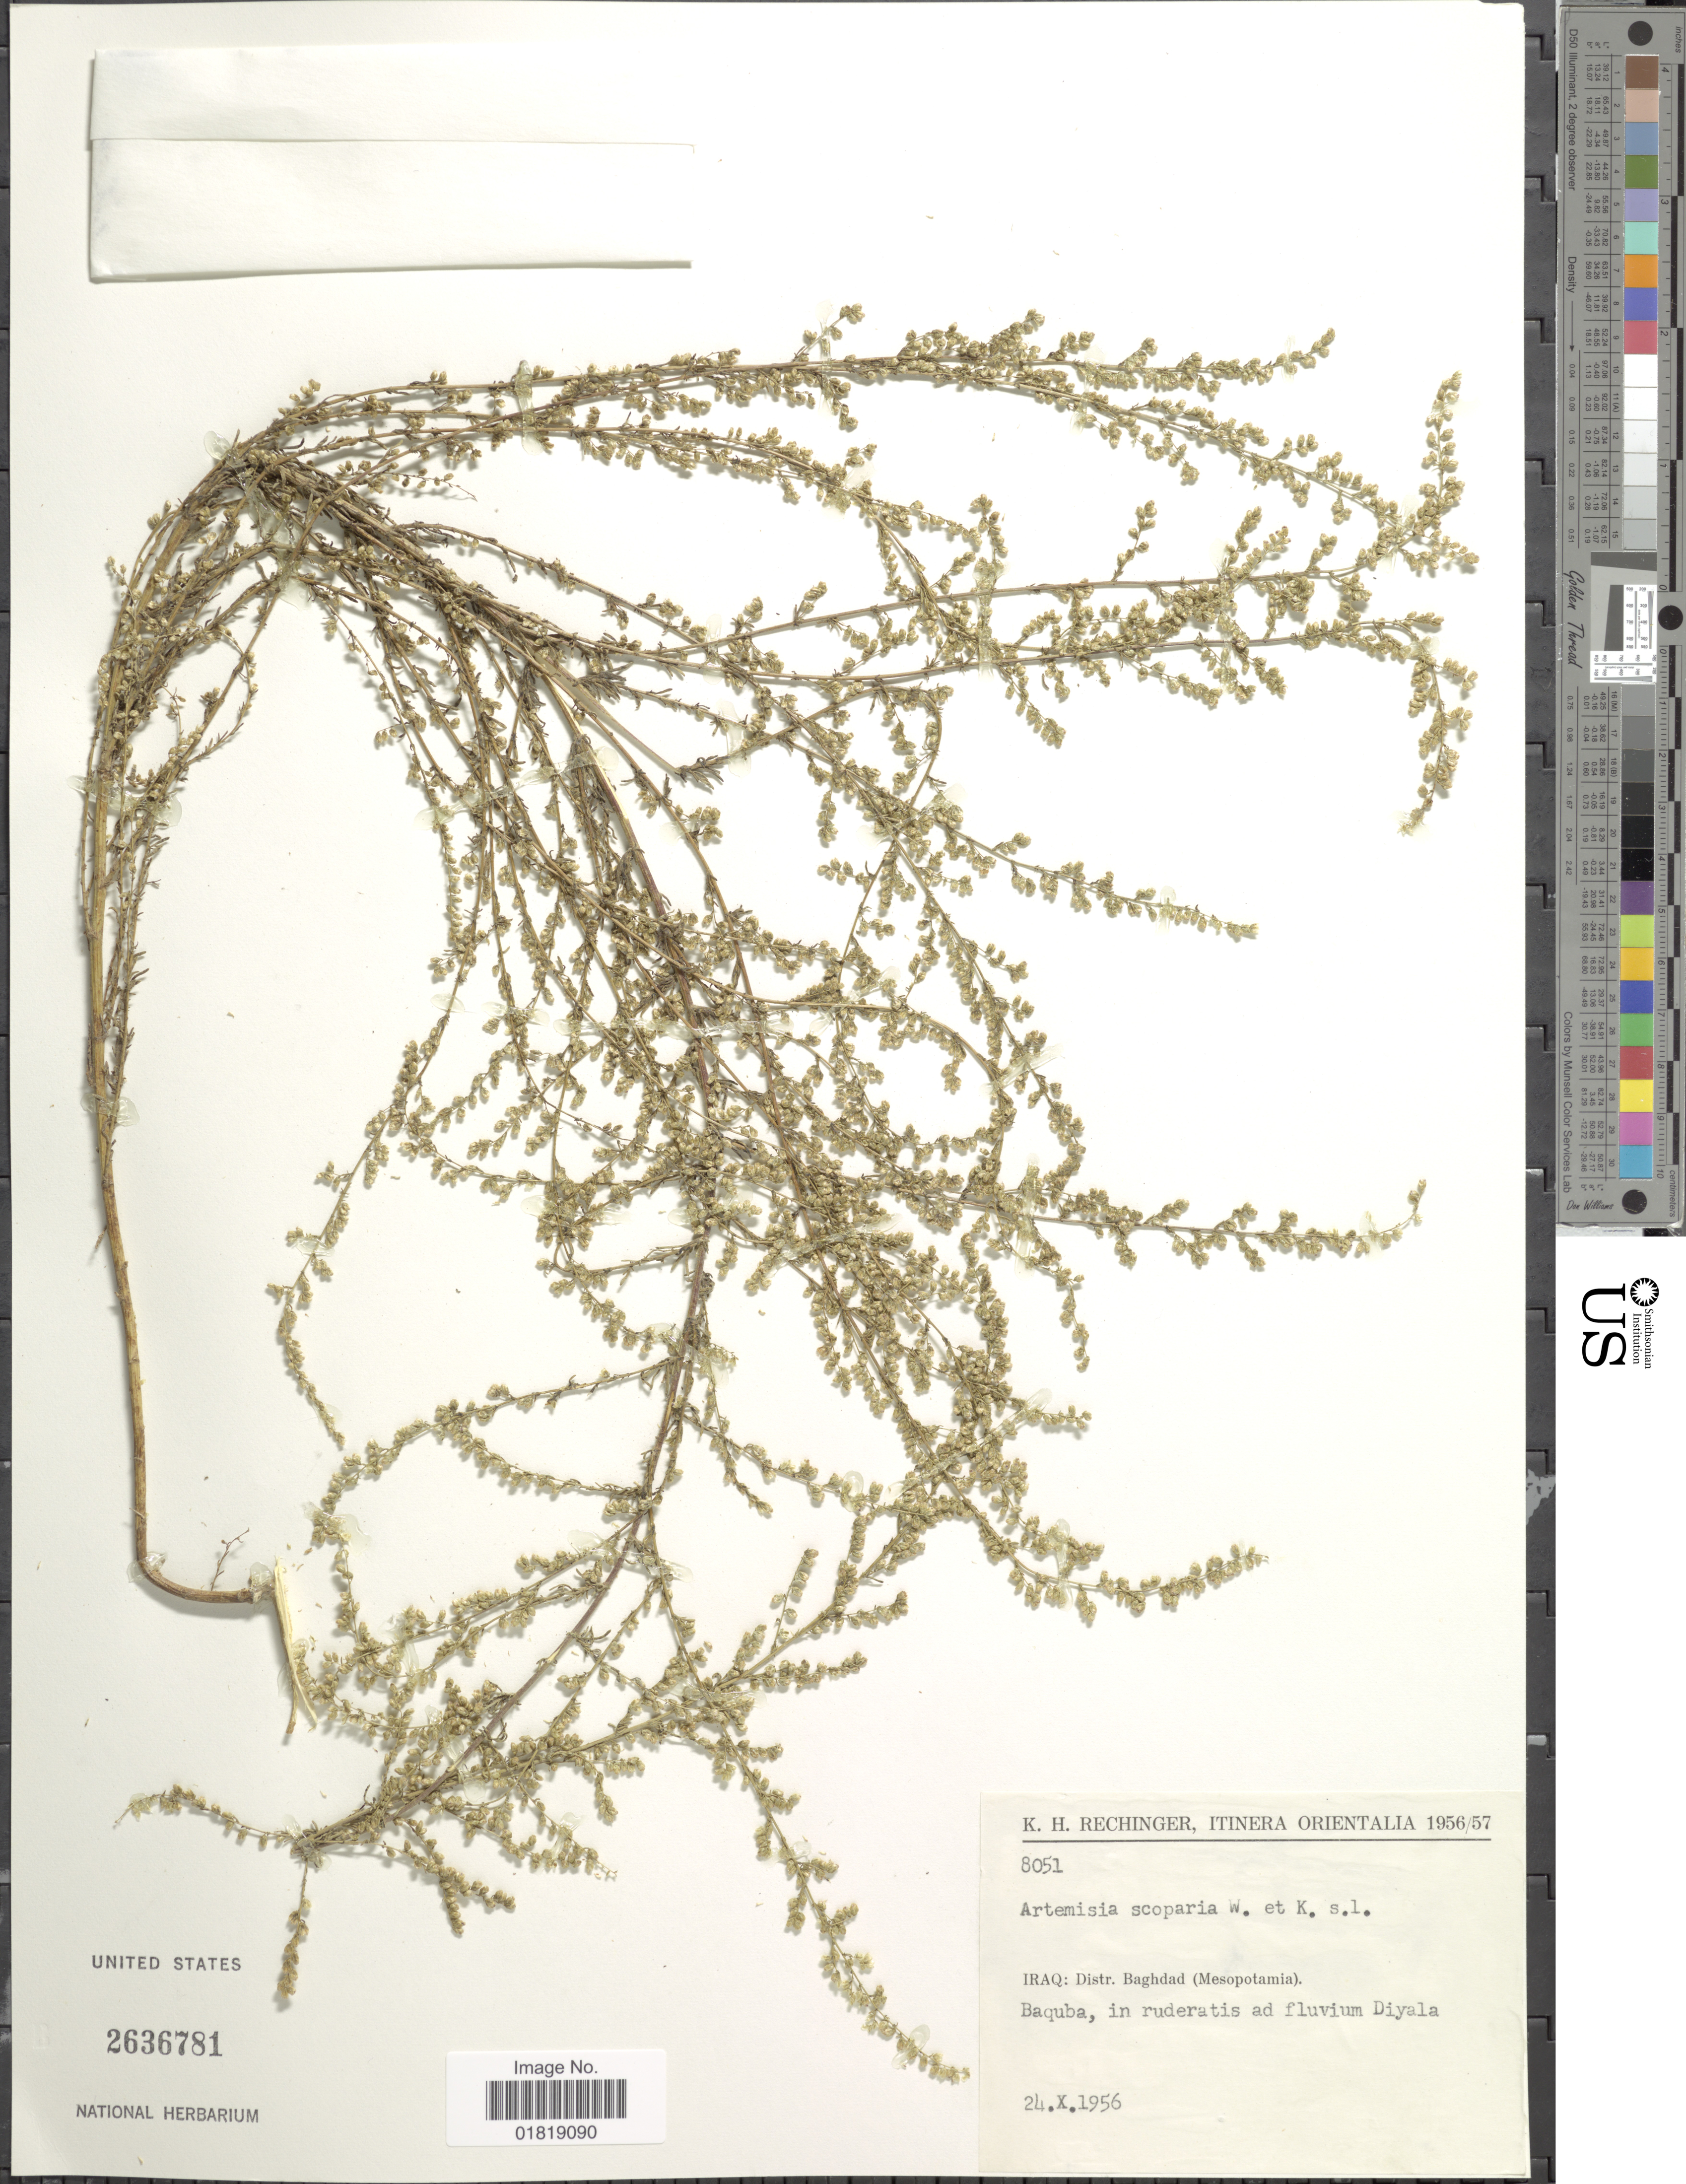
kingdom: Plantae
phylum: Tracheophyta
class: Magnoliopsida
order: Asterales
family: Asteraceae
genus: Artemisia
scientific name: Artemisia scoparia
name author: Waldst. & Kit.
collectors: K. H. Rechinger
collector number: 8051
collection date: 1956-10-24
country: Iraq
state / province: Baghdad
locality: Baquba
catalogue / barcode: US 2636781